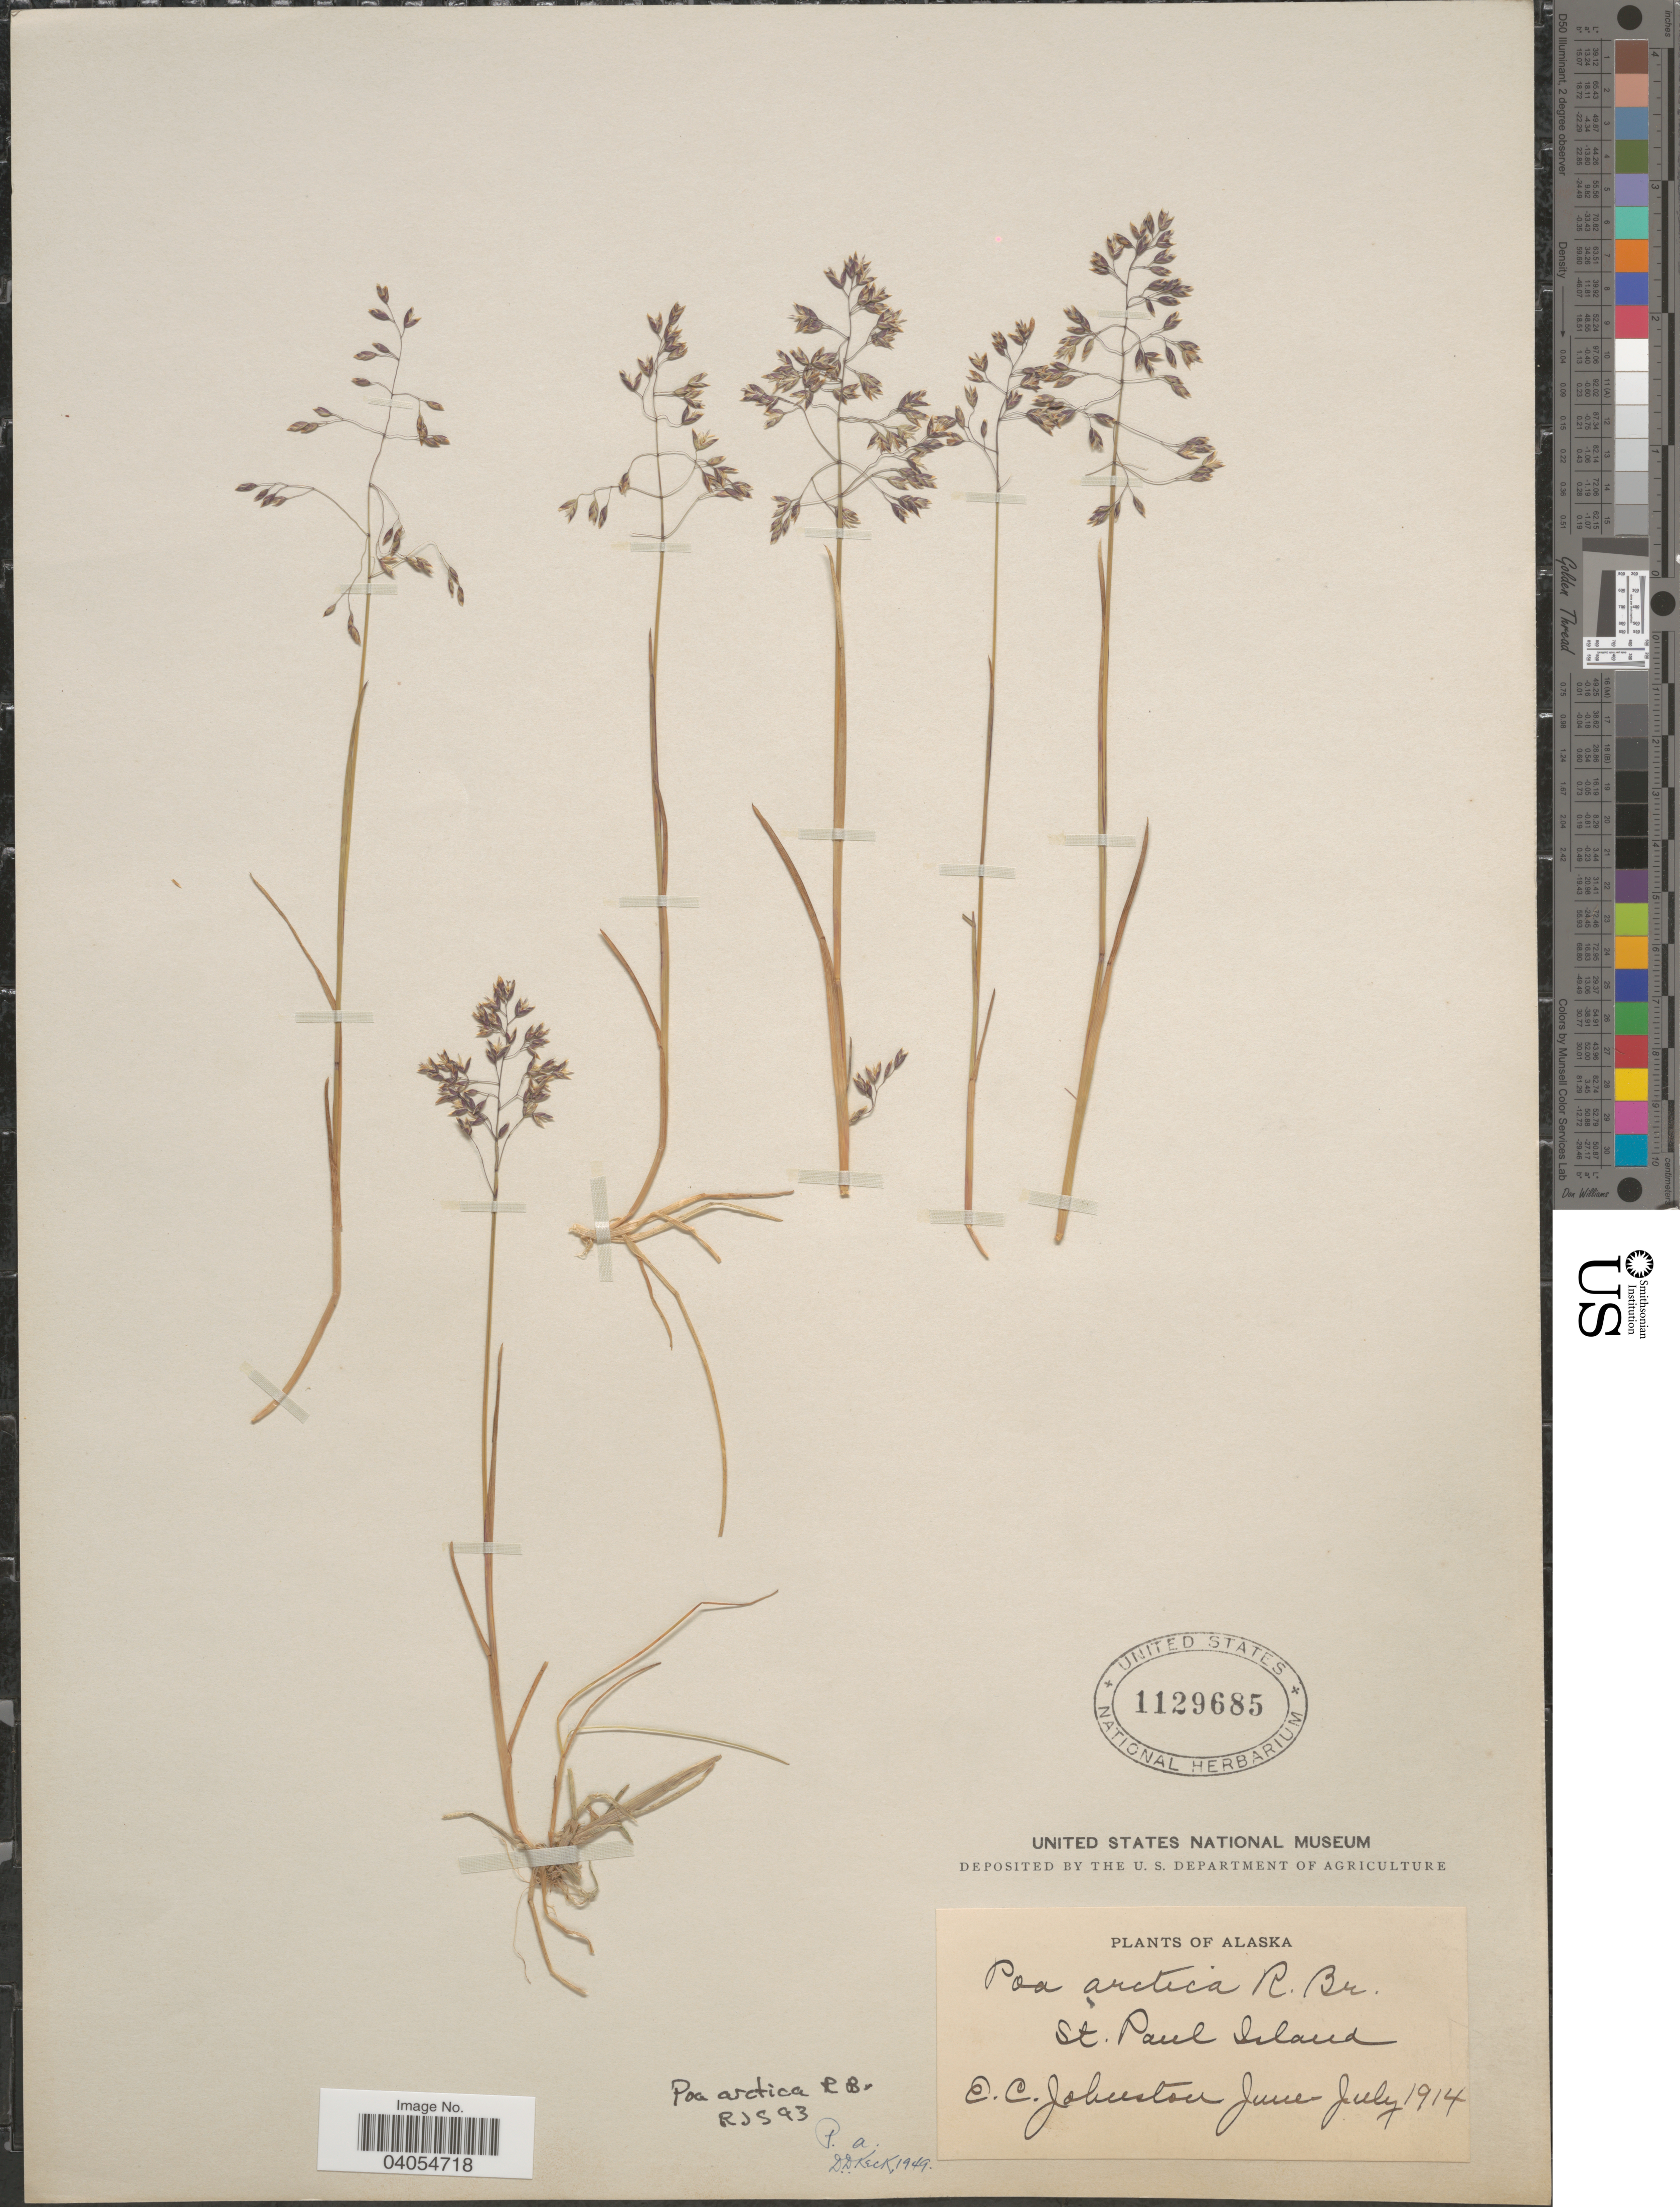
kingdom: Plantae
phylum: Tracheophyta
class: Liliopsida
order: Poales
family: Poaceae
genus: Poa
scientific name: Poa arctica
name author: R. Br.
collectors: E. C. Johnston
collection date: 1914-06/1914-07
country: United States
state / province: Alaska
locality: St. Paul Island.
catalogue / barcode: US 1129685